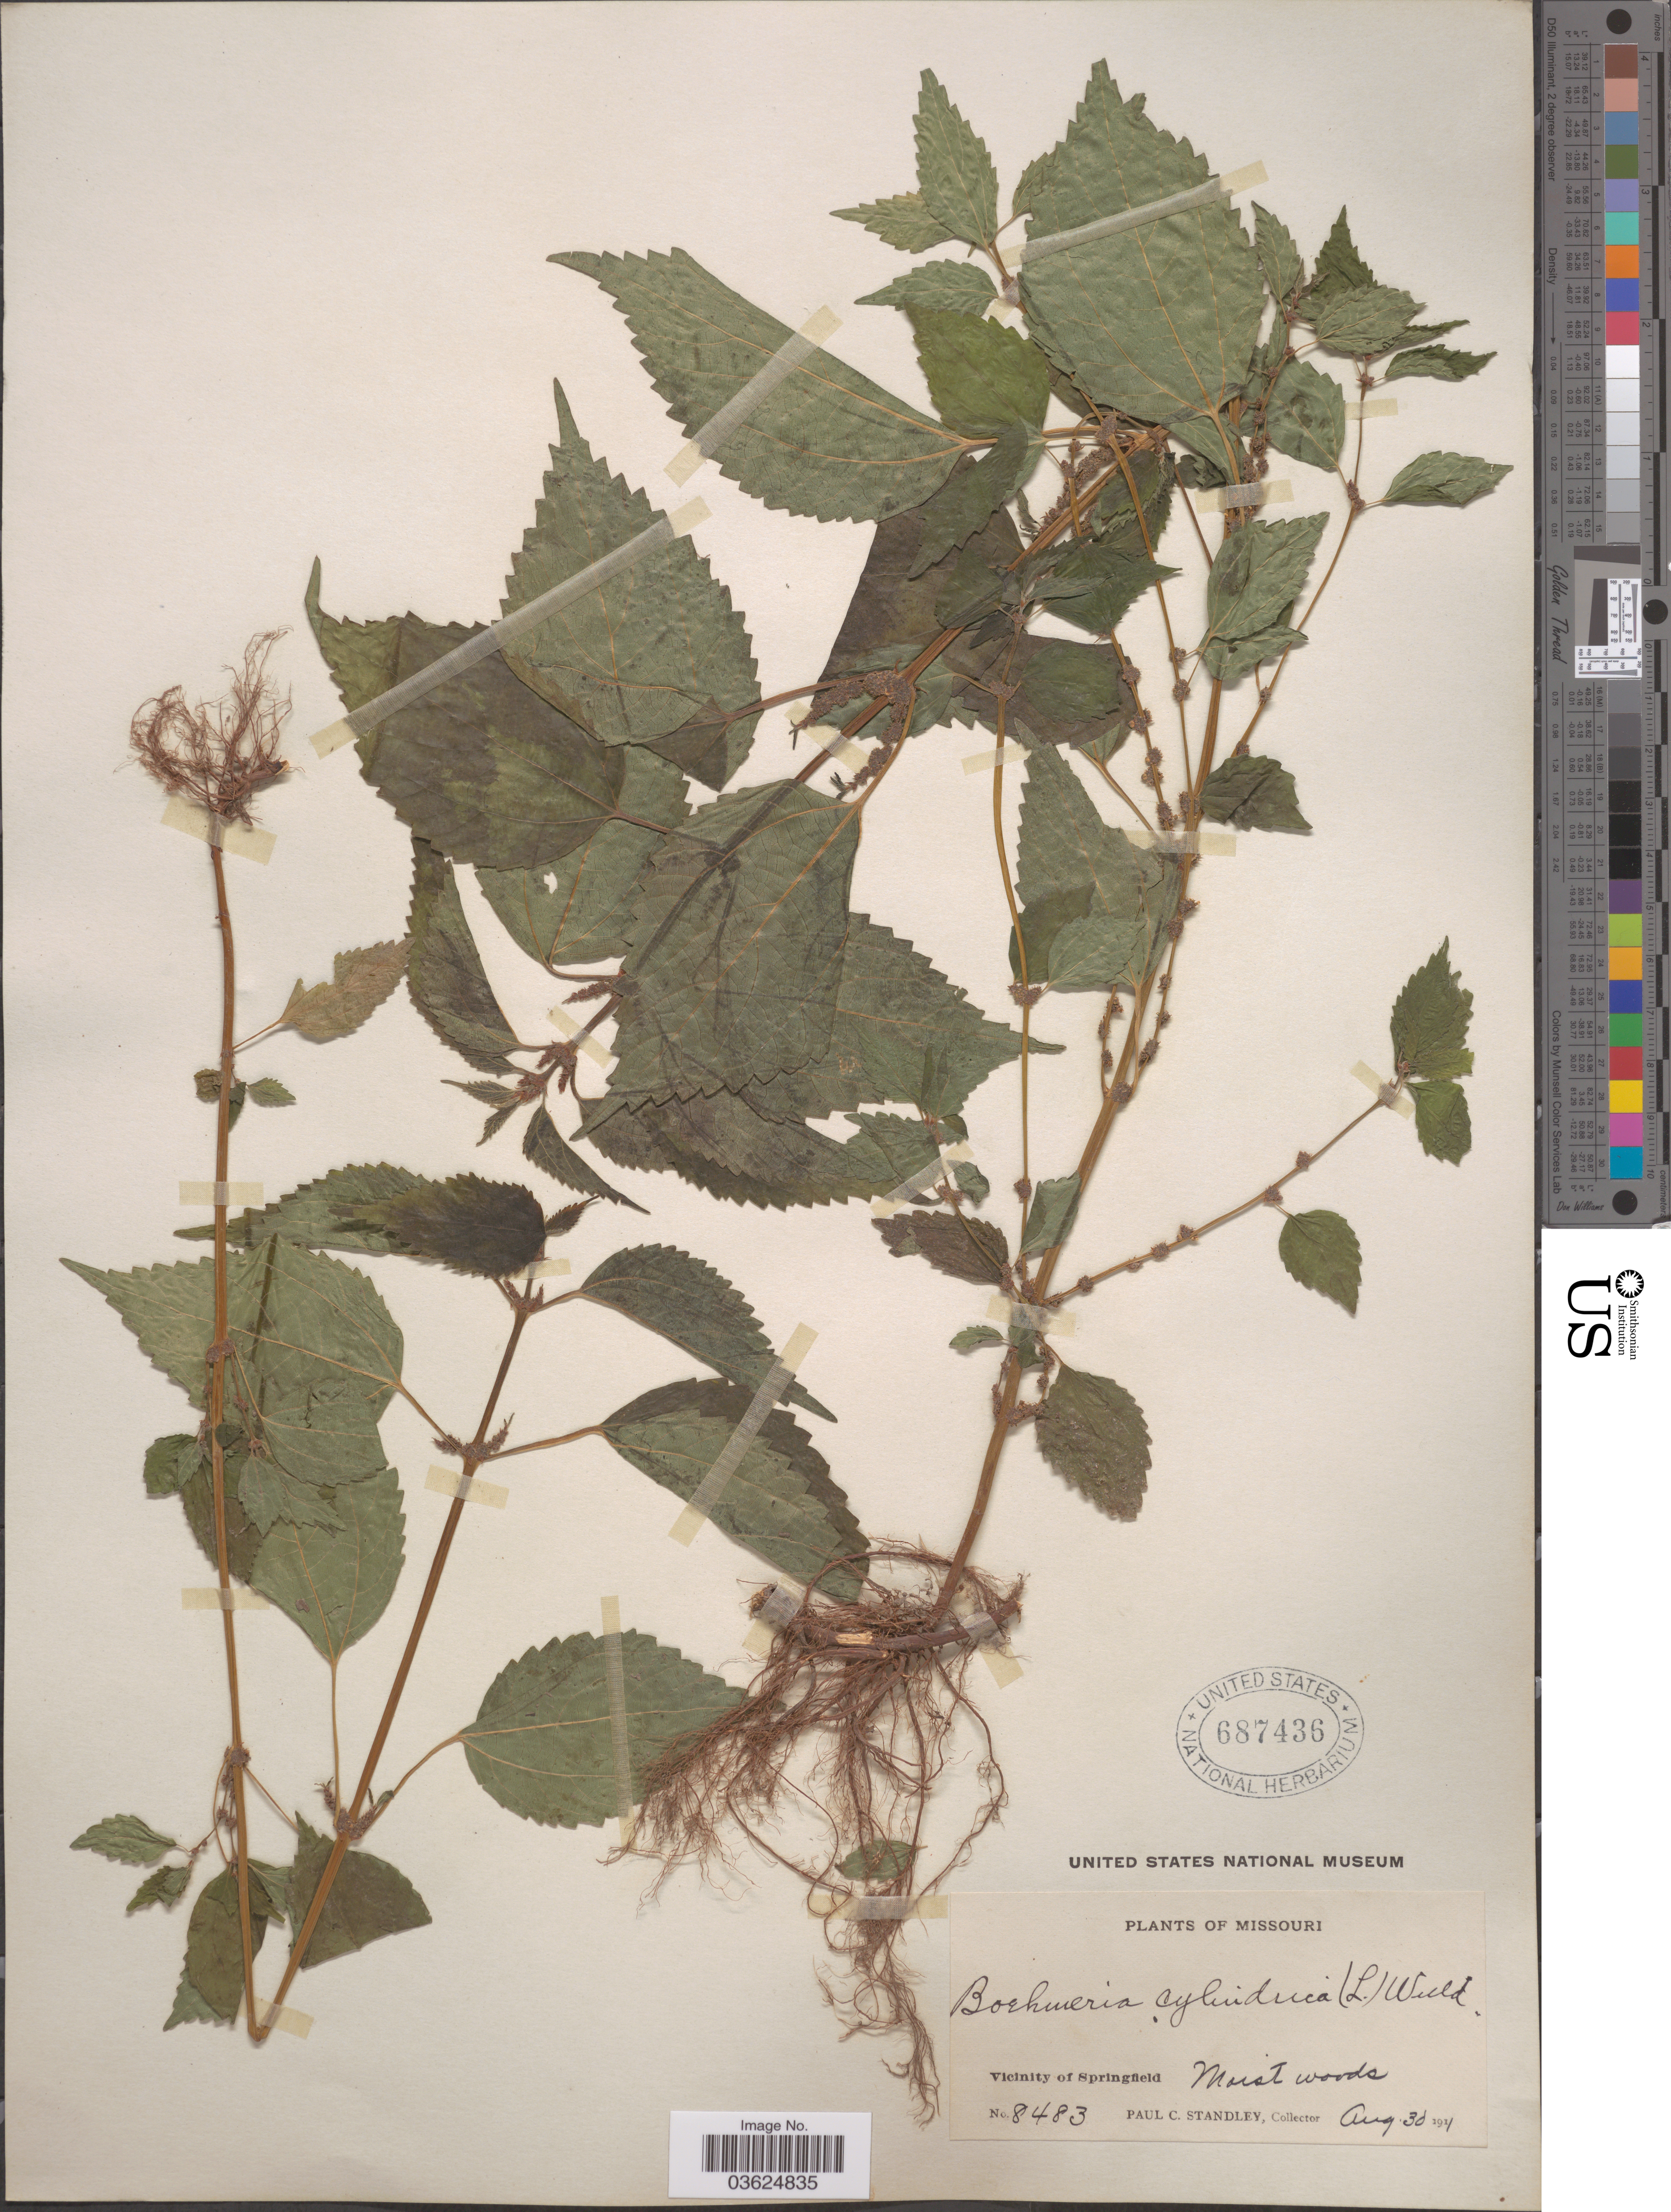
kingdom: Plantae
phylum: Tracheophyta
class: Magnoliopsida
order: Rosales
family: Urticaceae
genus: Boehmeria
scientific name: Boehmeria cylindrica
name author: (L.) Sw.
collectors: P. C. Standley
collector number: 8483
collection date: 1911-08-30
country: United States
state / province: Missouri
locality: Vicinity of Springfield.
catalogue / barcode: US 687436